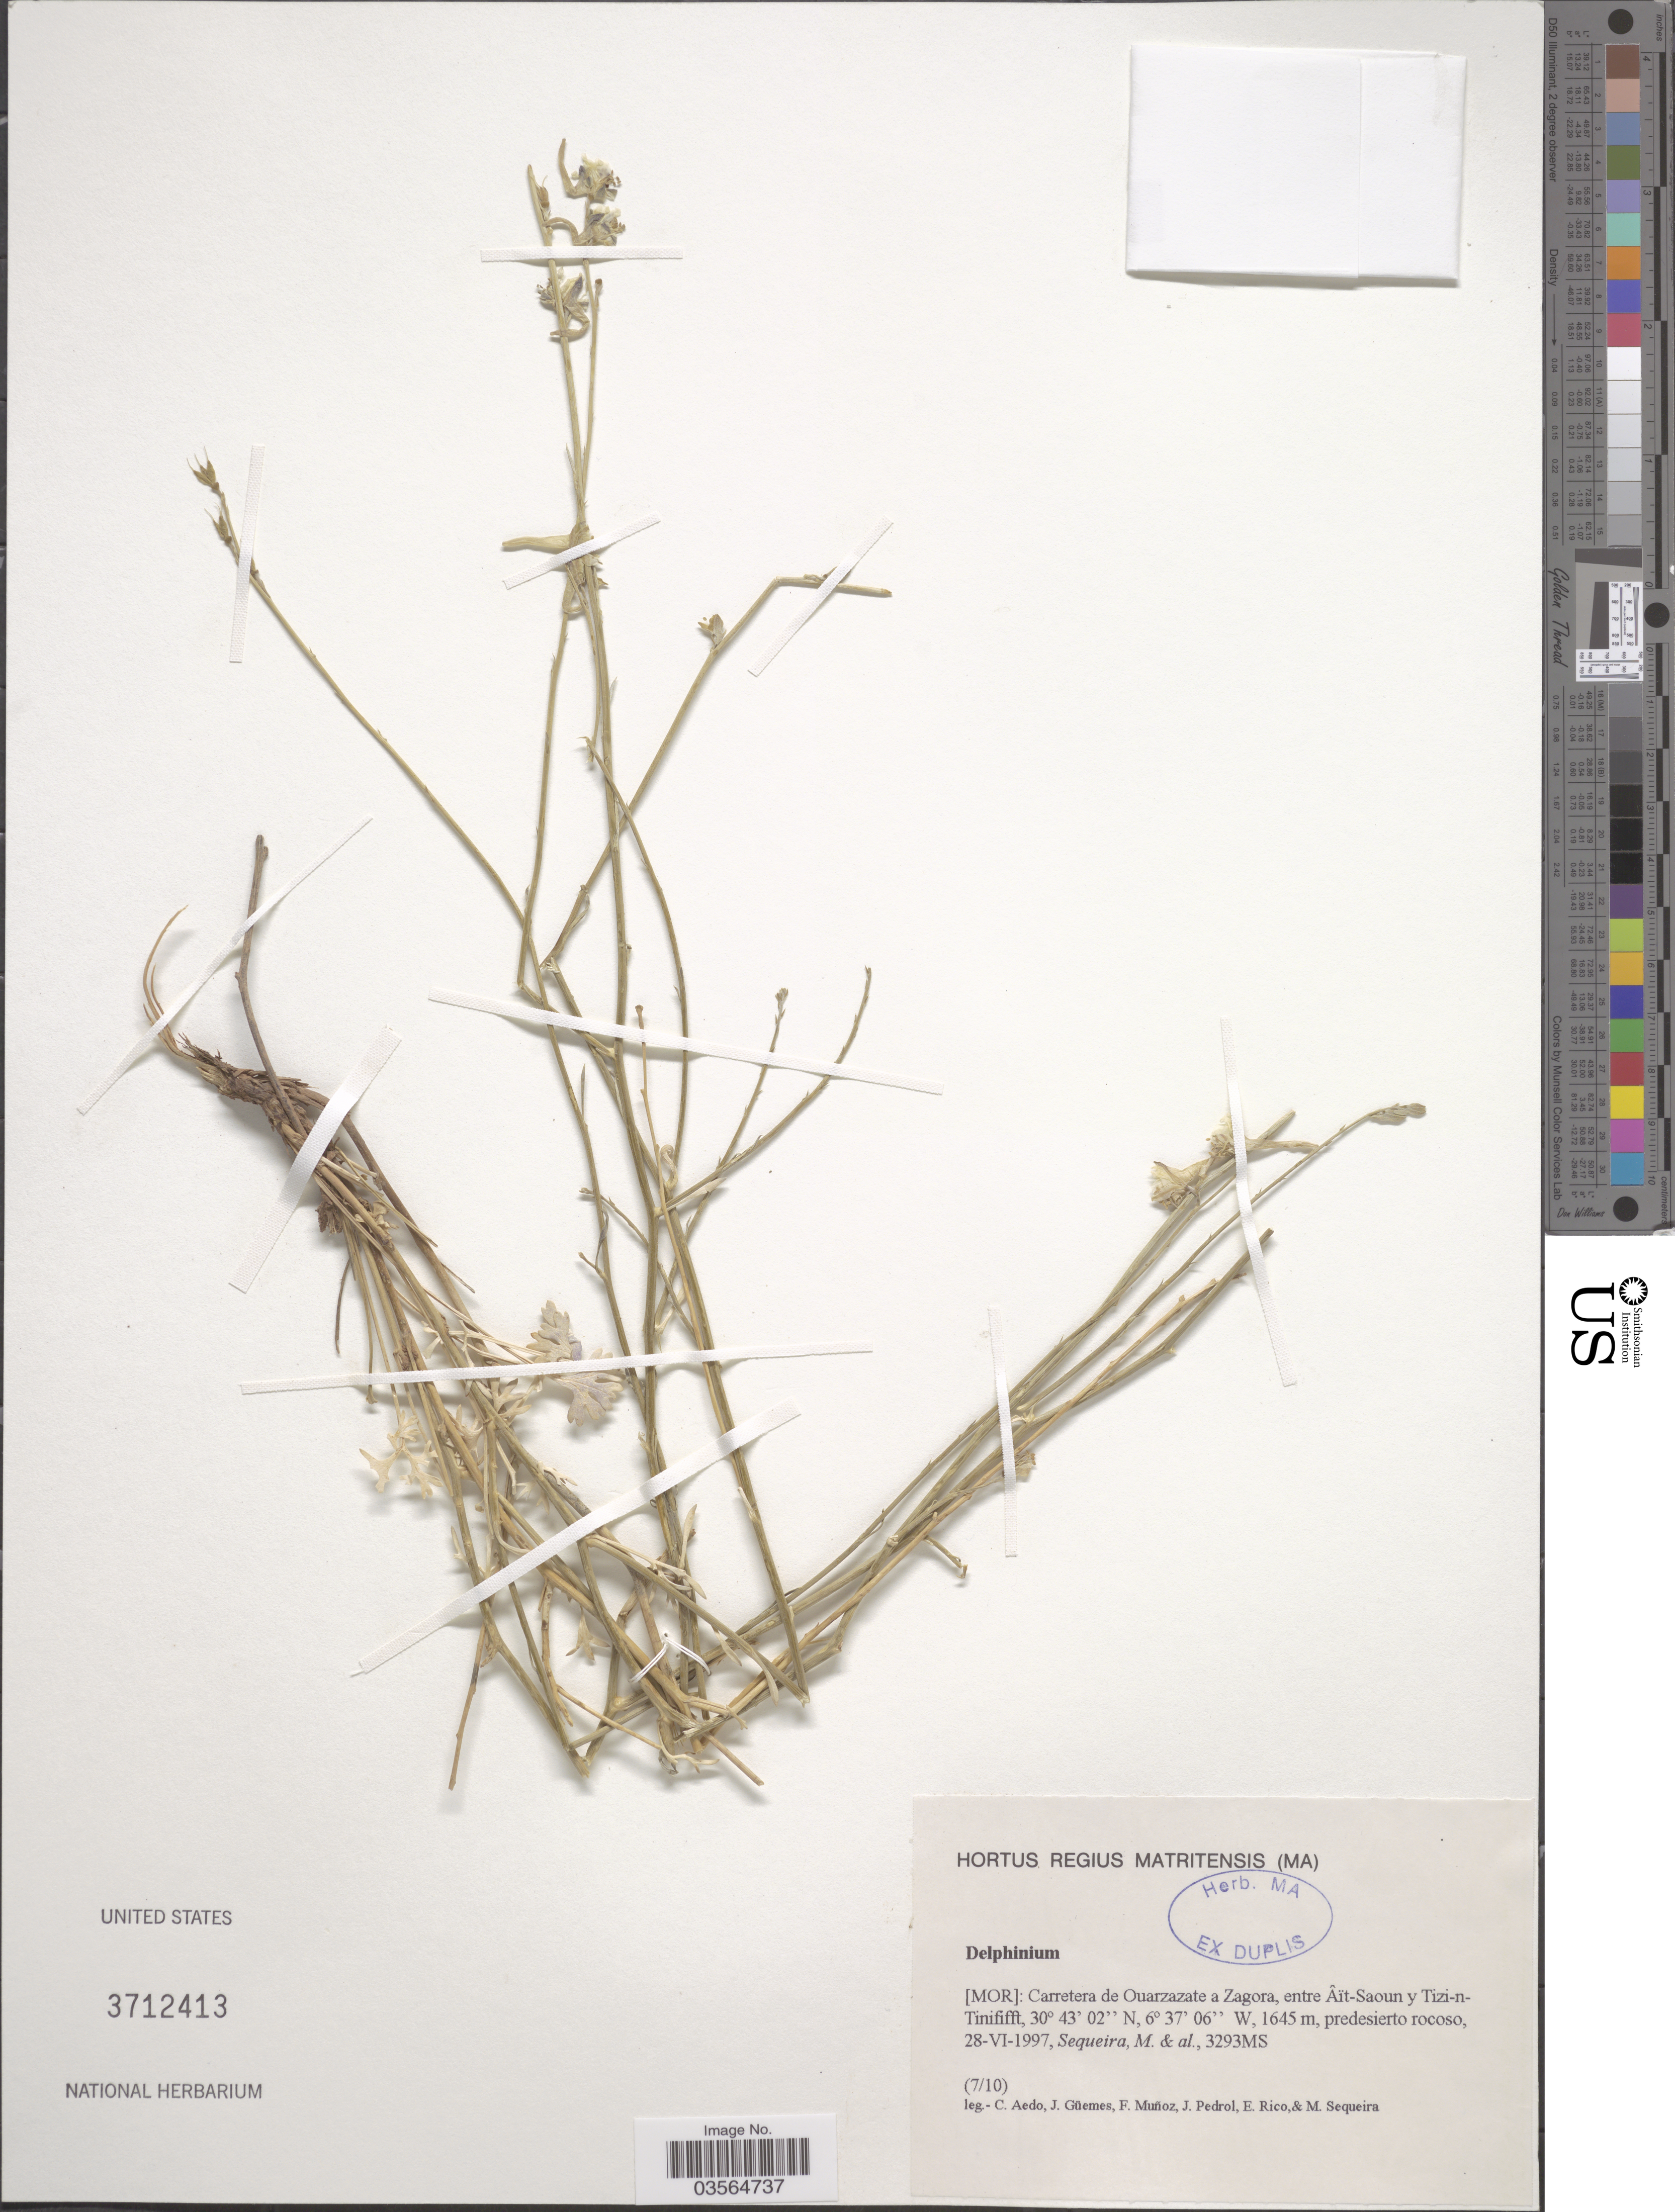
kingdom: Plantae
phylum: Tracheophyta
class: Magnoliopsida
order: Ranunculales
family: Ranunculaceae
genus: Delphinium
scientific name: Delphinium balansae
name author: Boiss. & Reut.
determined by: Du Pasquier, P.-E.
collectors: M. Sequeira, C. Aedo, J. Güemes, F. Muñoz & et al.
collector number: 3293MS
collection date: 1997-06-28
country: Morocco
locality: [Mor]: Carretera de Ouarzazate a Zagora, entre Âït-Saoun y Tizi-n-Tinififft.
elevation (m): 1645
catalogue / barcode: US 3712413